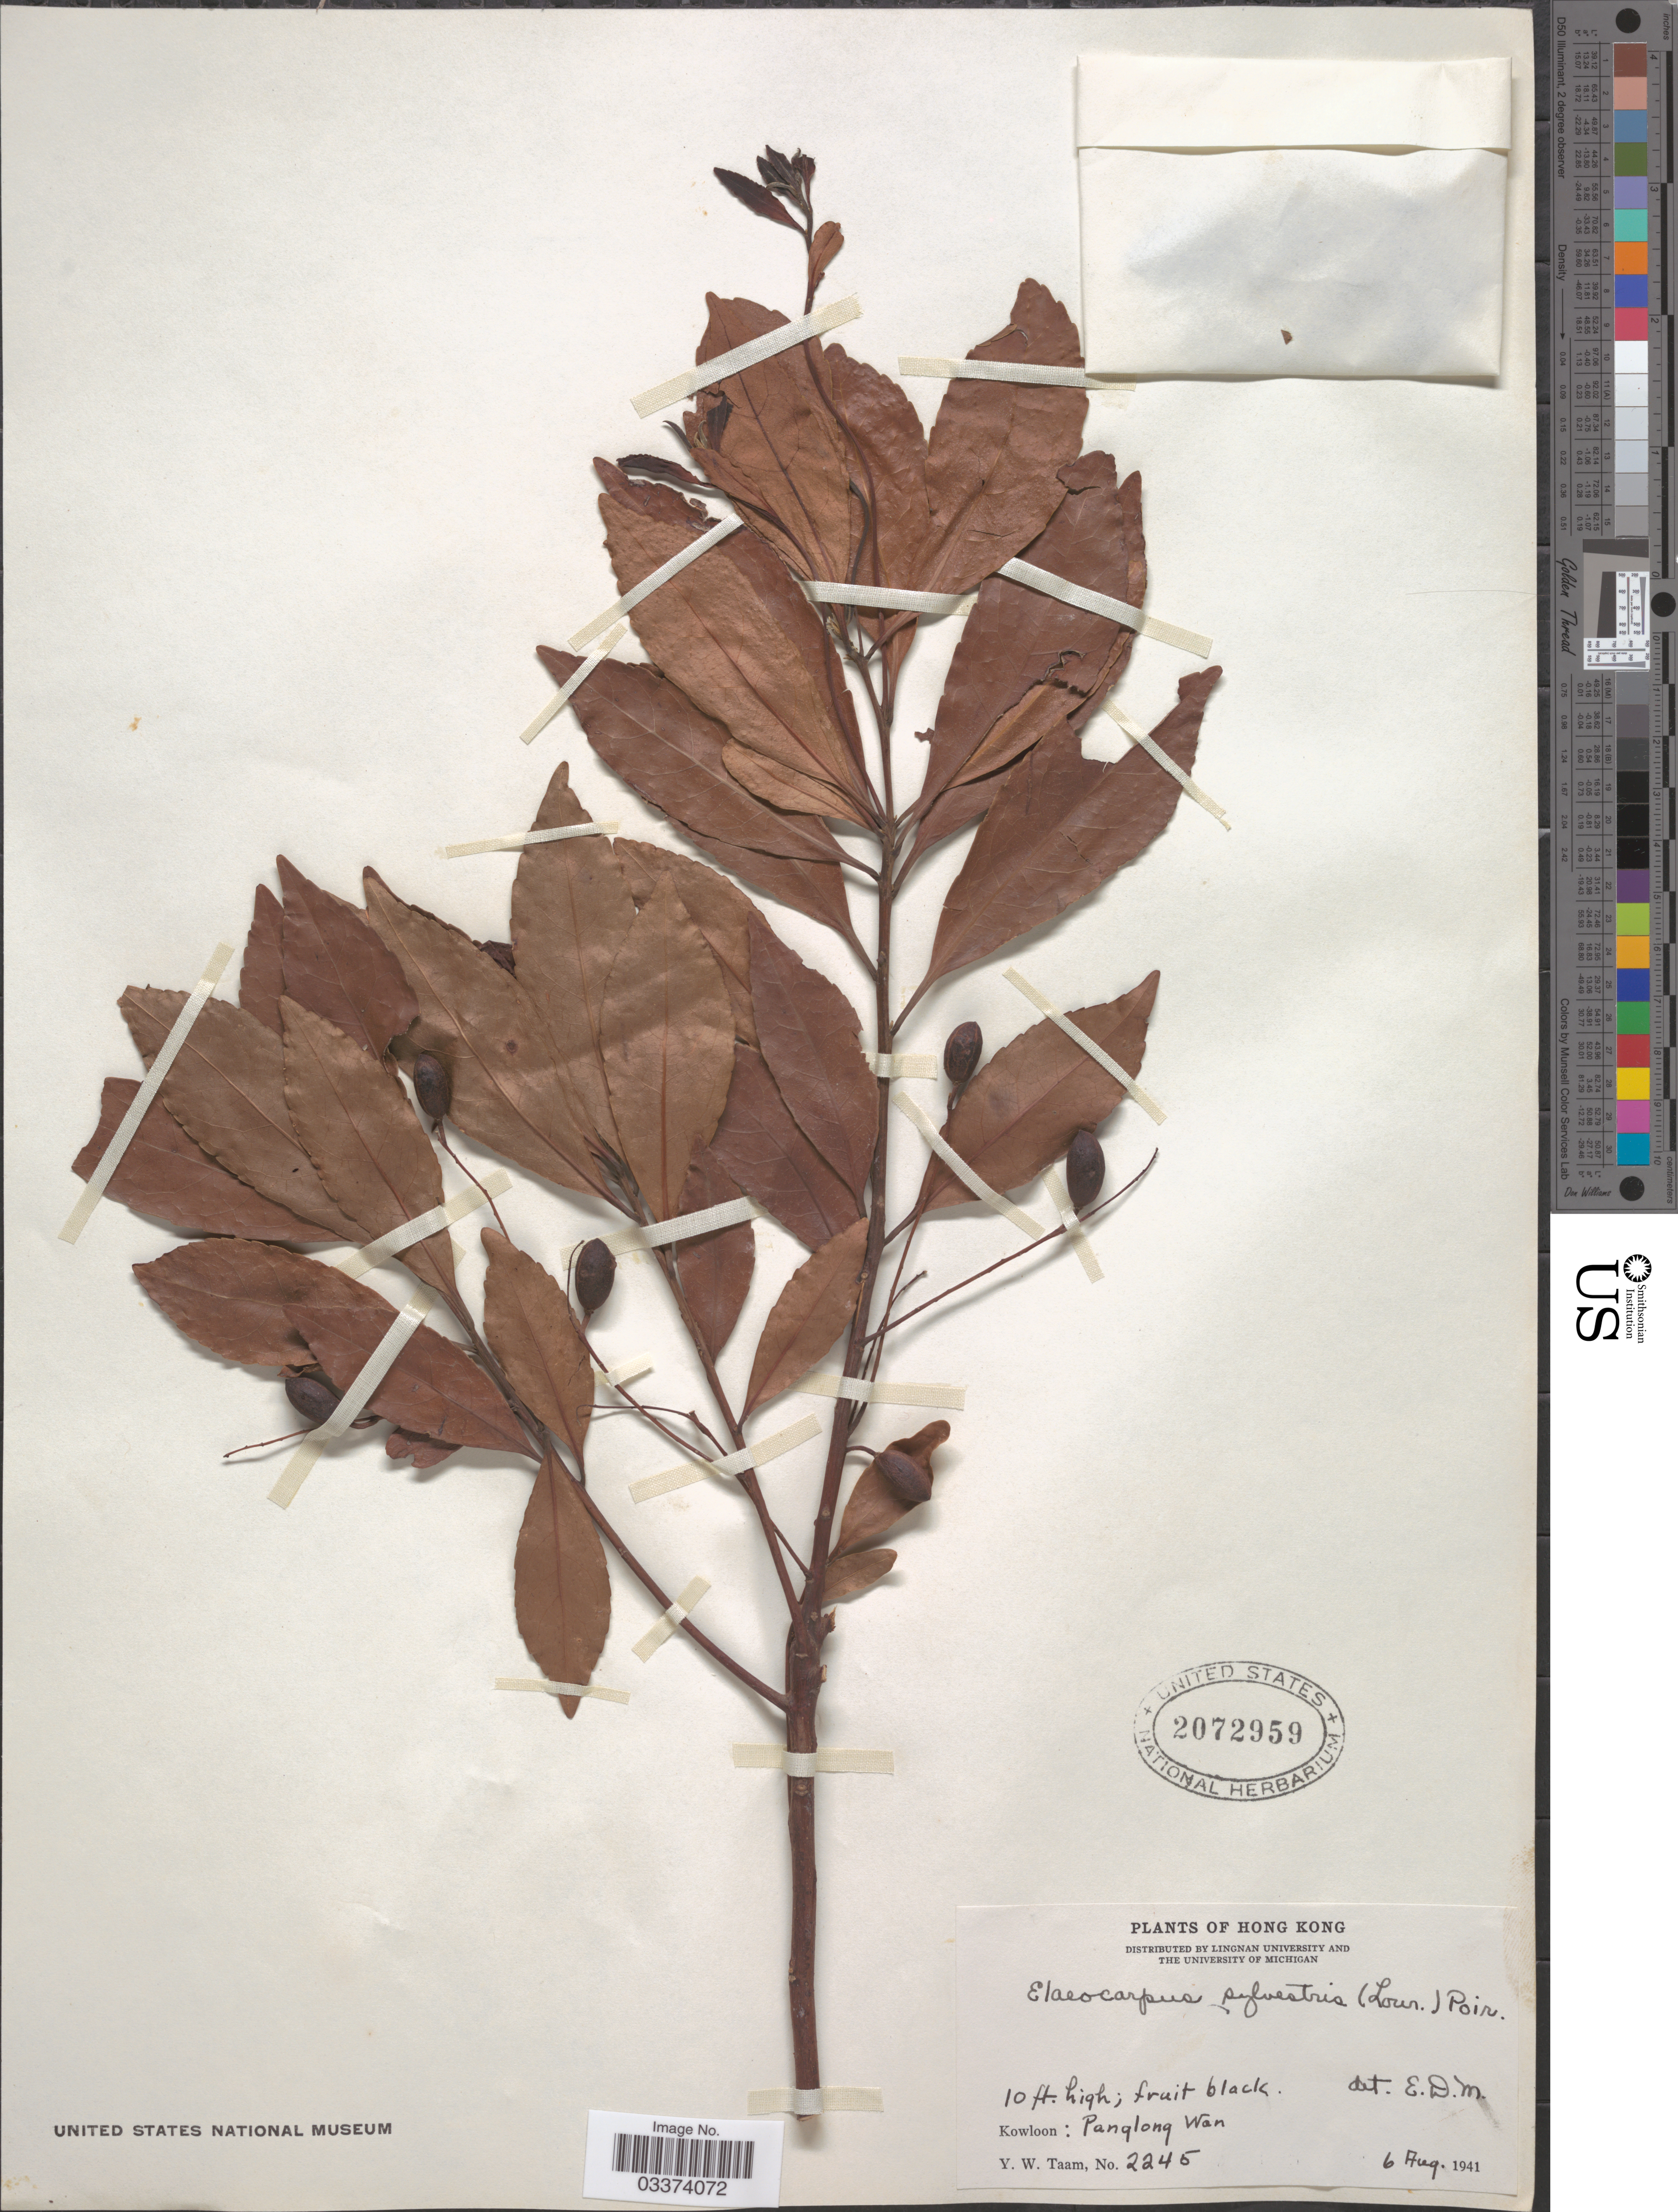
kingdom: Plantae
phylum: Tracheophyta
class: Magnoliopsida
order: Oxalidales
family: Elaeocarpaceae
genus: Elaeocarpus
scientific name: Elaeocarpus sylvestris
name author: (Lour.) Poir.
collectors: Y. W. Taam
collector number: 2245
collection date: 1941-08-06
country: China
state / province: Hong Kong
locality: Kowloon: Panglong Wan.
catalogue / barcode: US 2072959